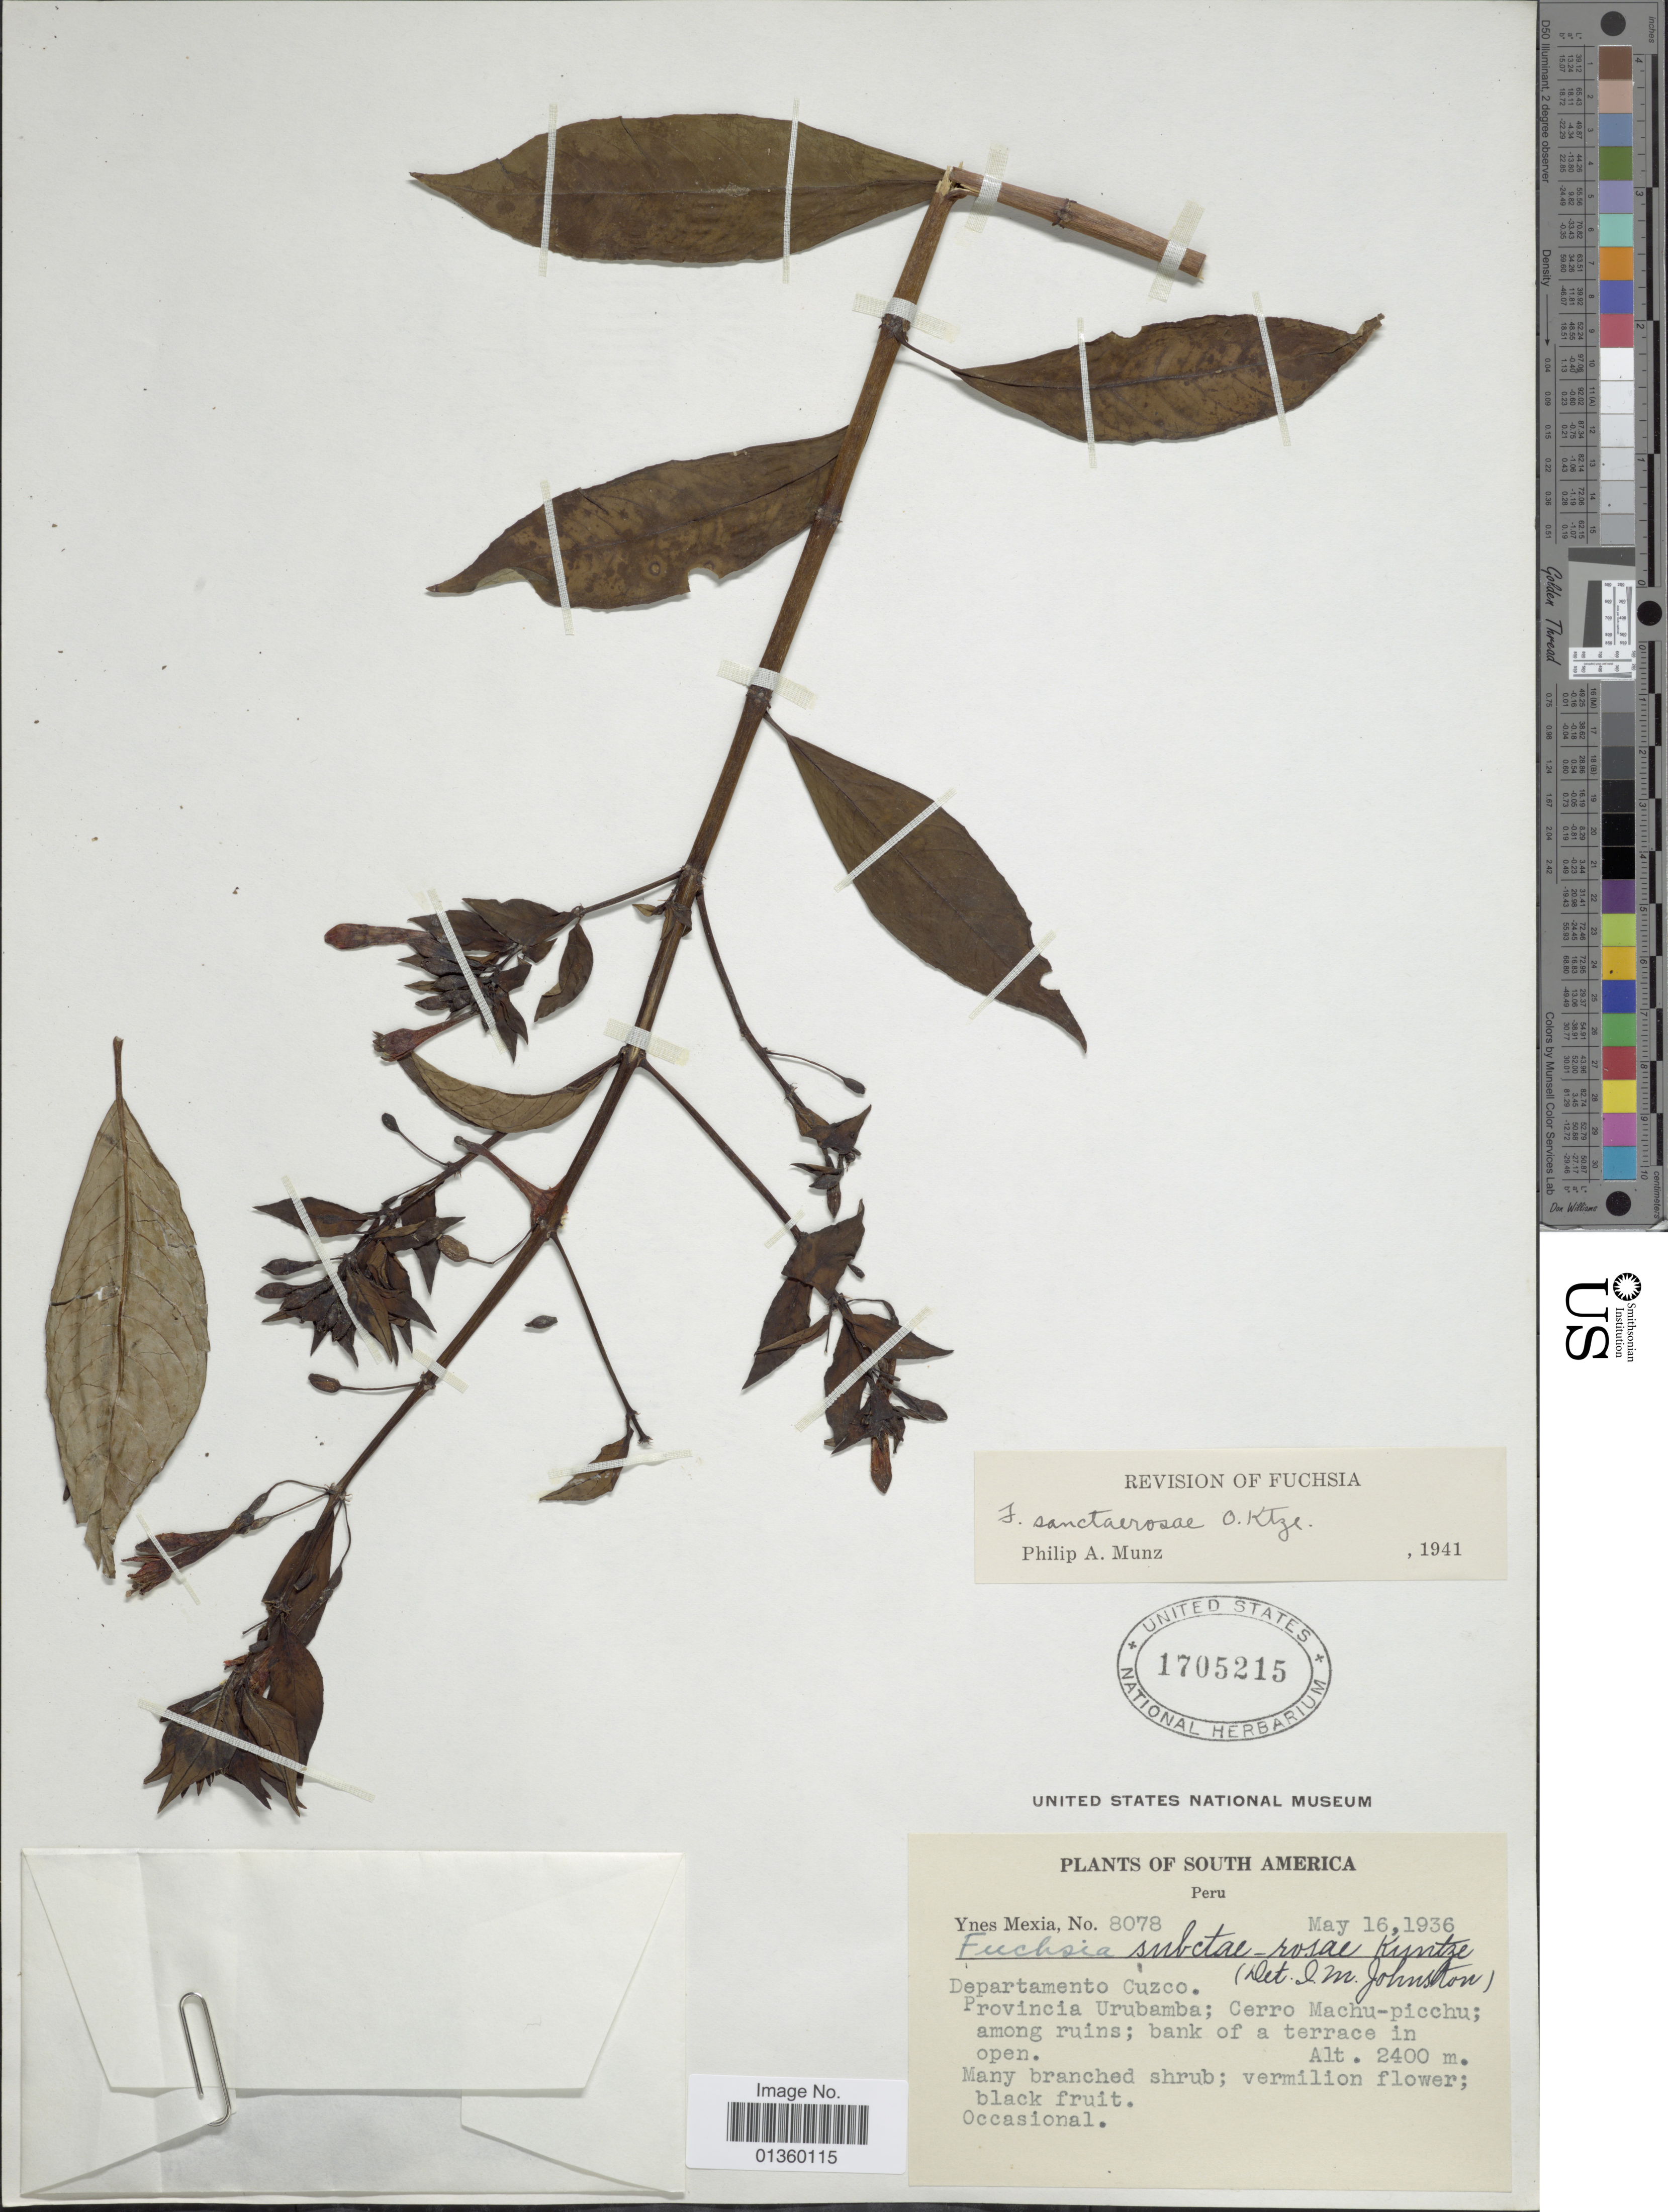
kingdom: Plantae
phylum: Tracheophyta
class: Magnoliopsida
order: Myrtales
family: Onagraceae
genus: Fuchsia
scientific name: Fuchsia sanctae-rosae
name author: Kuntze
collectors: Y. Mexia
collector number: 8078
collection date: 1936-05-16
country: Peru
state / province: Cusco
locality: Provincia Urubamba; Cerro Machu-picchu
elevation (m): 2400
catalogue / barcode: US 1705215